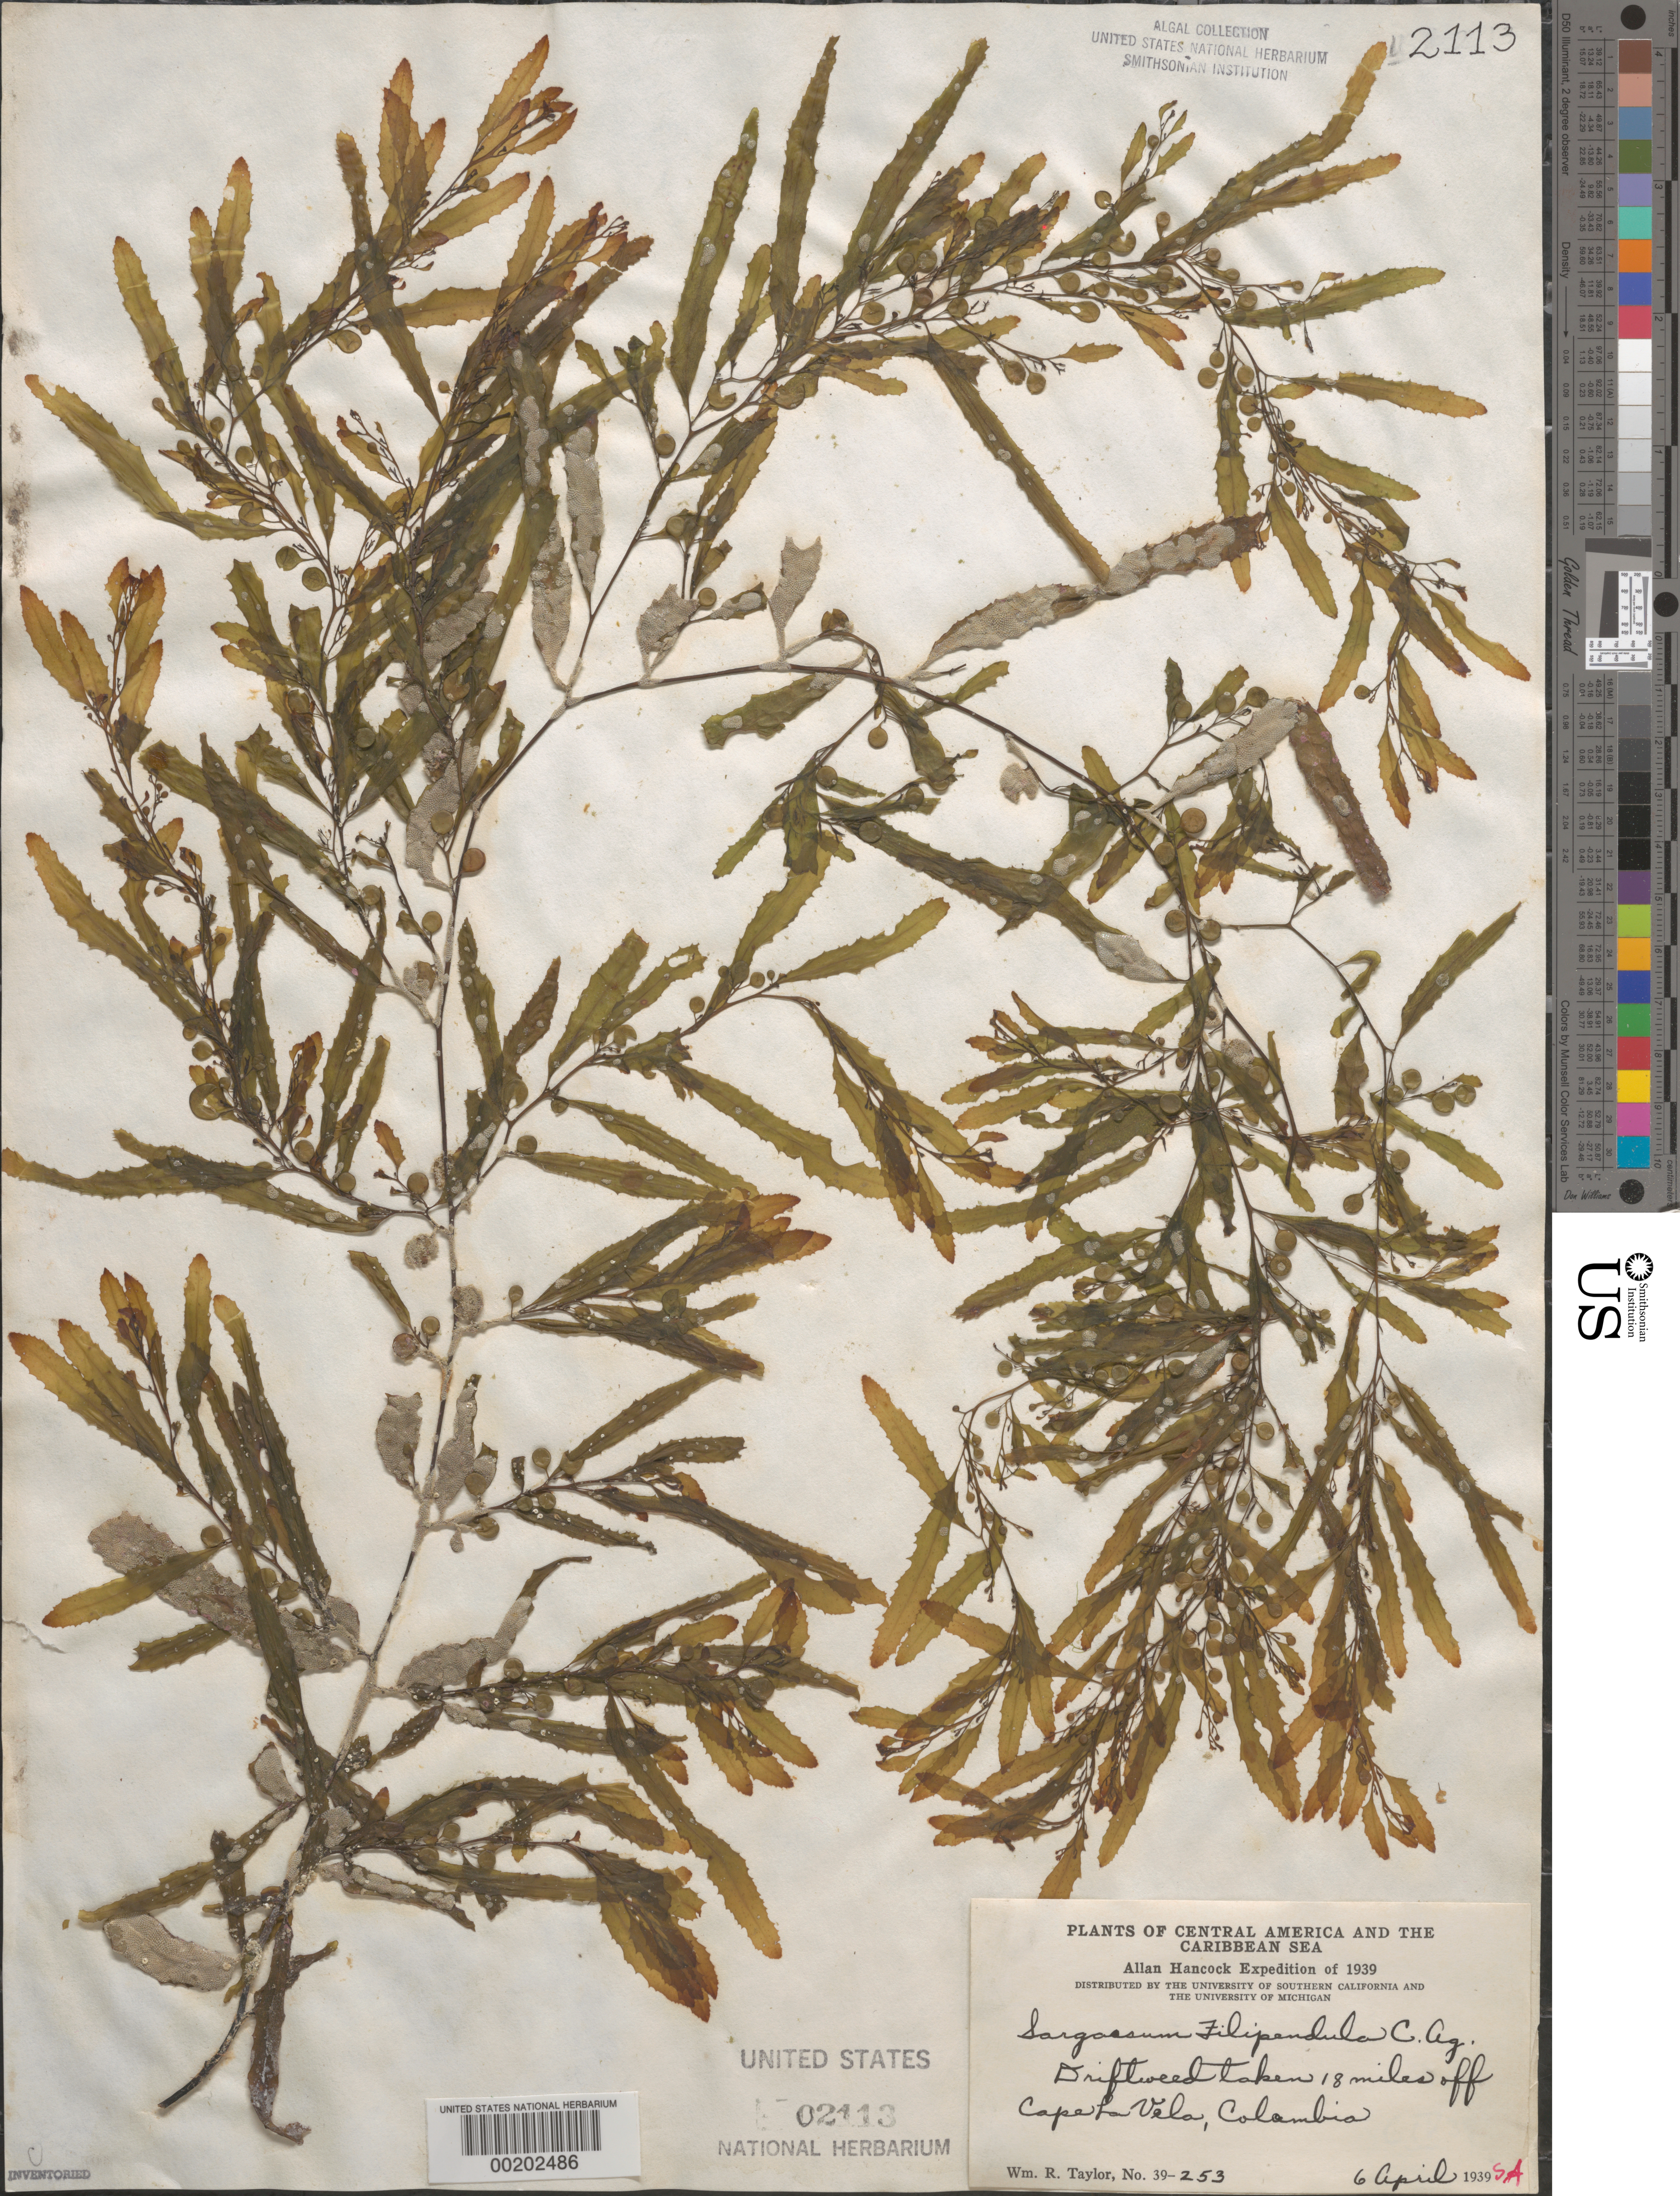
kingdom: Chromista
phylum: Ochrophyta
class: Phaeophyceae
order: Fucales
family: Sargassaceae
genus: Sargassum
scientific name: Sargassum filipendula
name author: C. Agardh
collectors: W. R. Taylor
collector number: WRT 39-253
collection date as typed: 06 Apr 1939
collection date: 1939-04-06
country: Venezuela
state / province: Falcón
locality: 18 miles off Cape la Vela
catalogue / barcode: US 2113